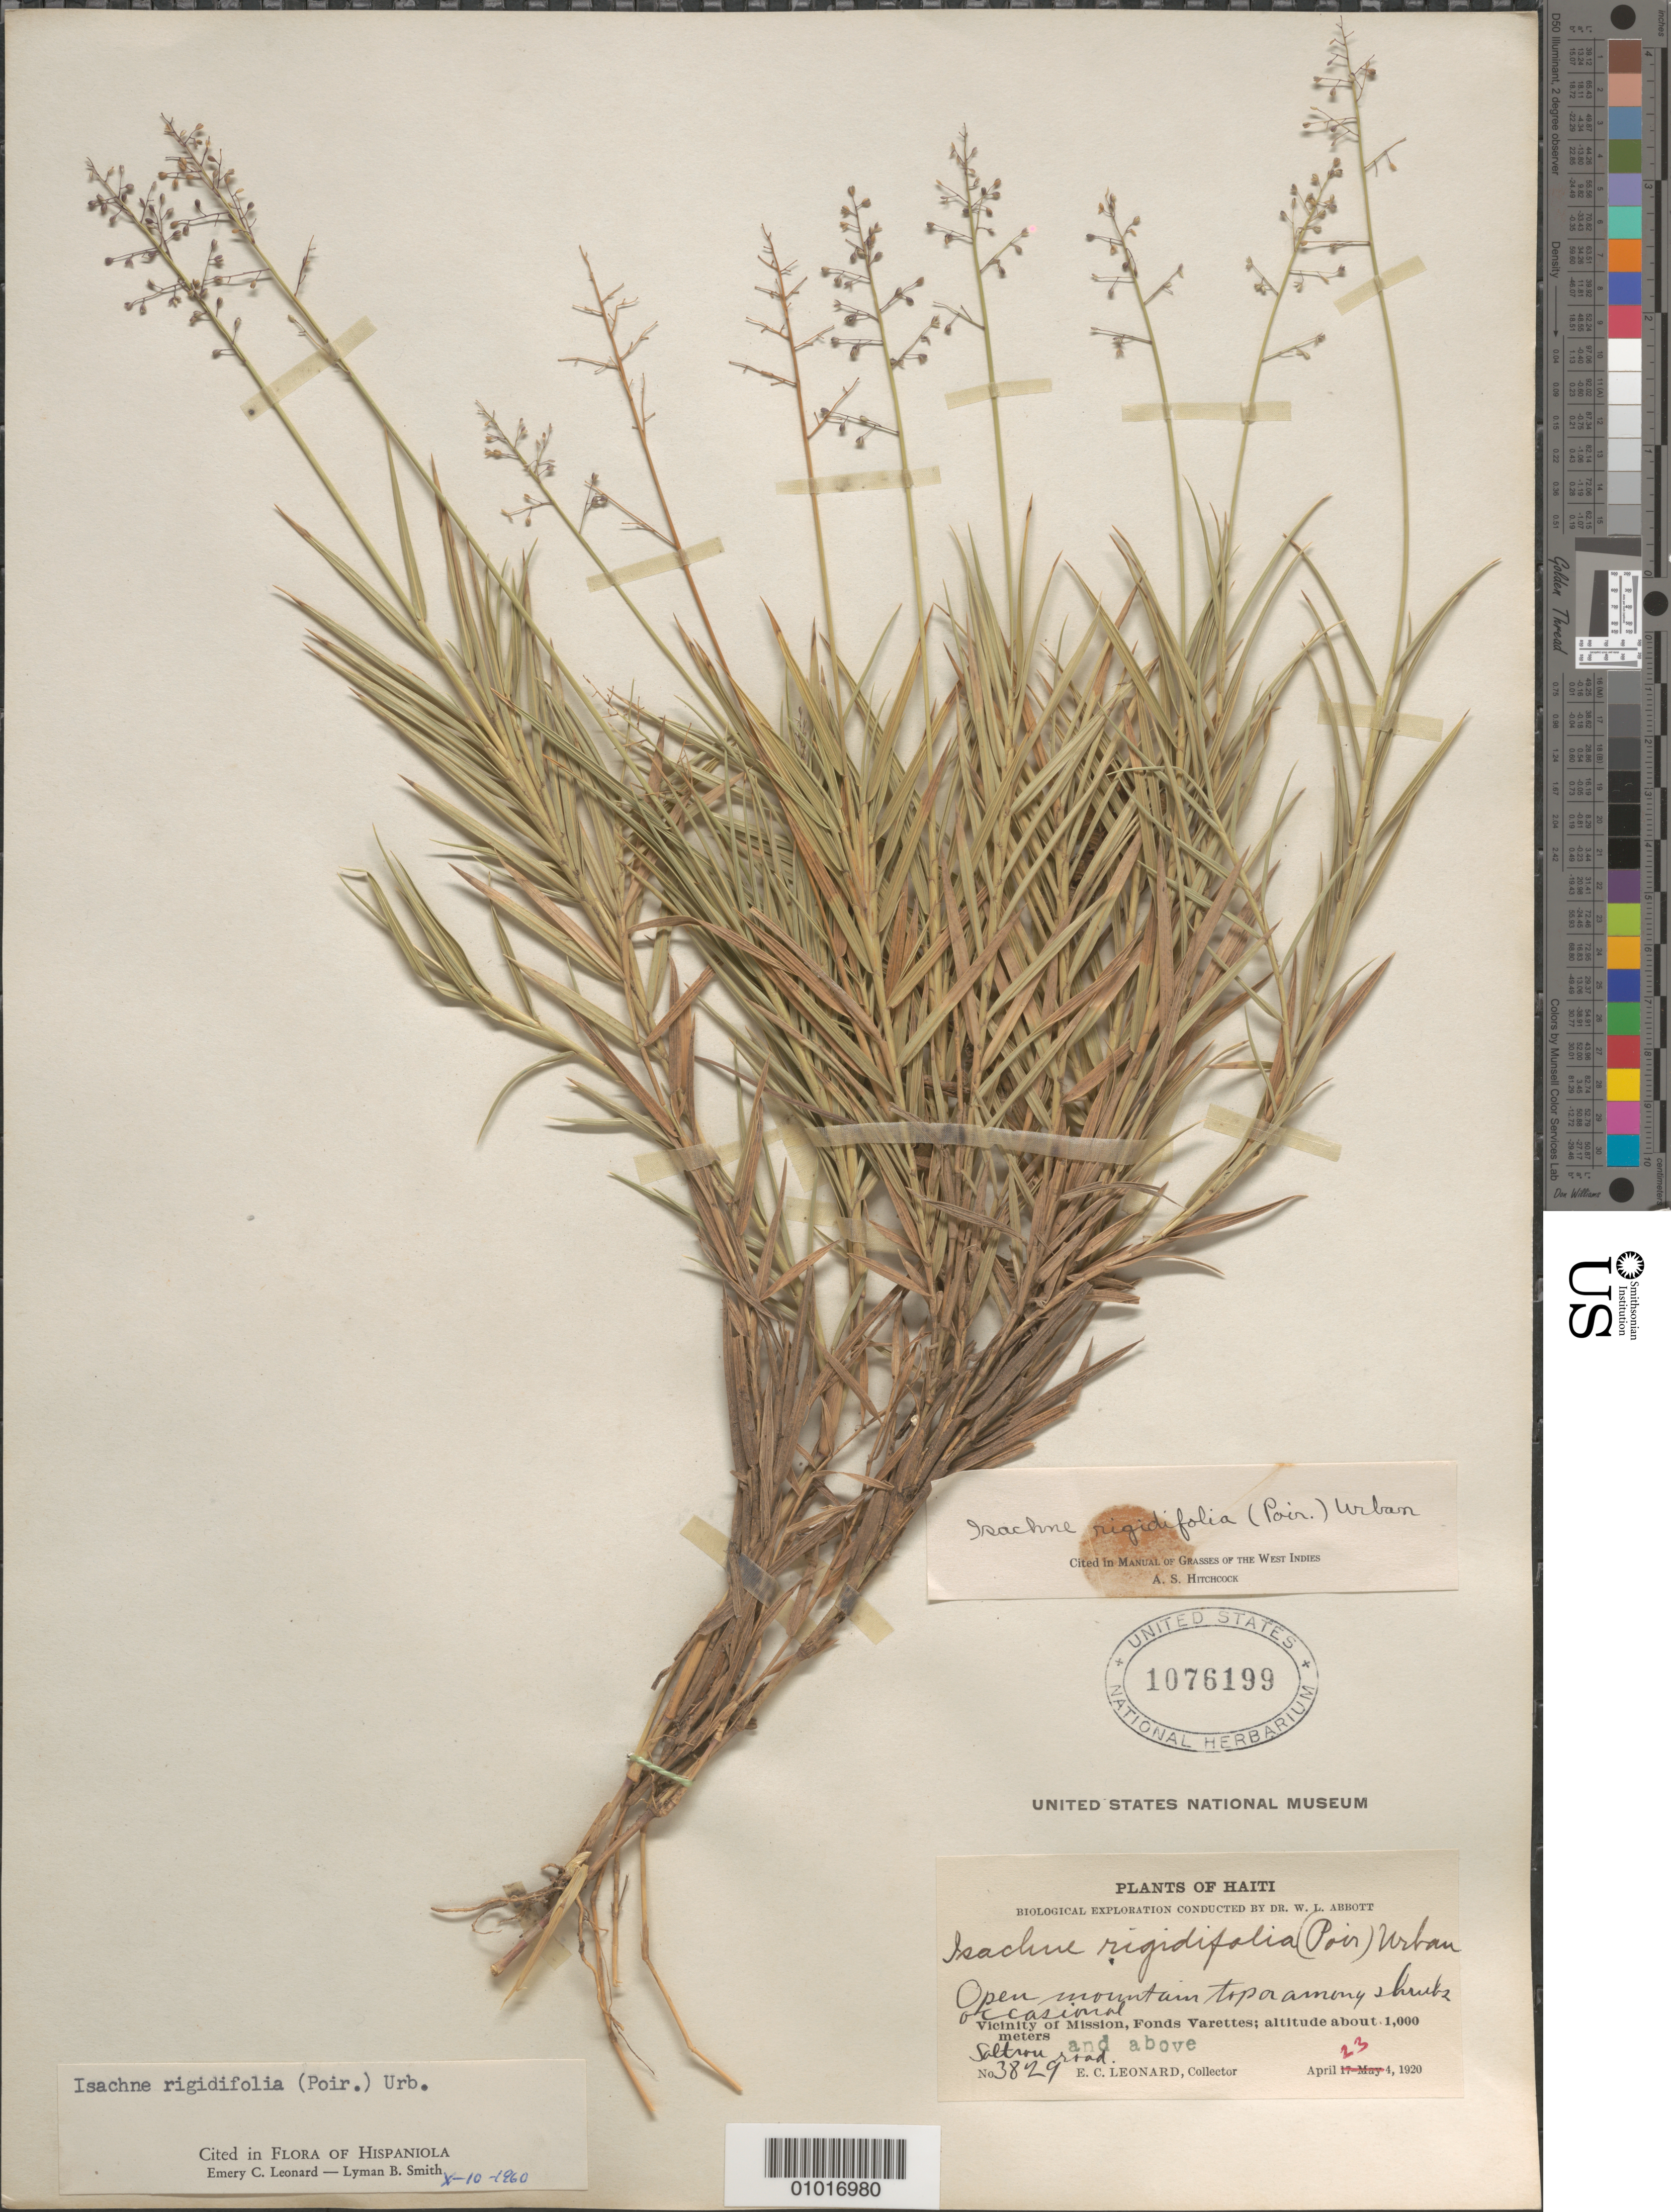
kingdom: Plantae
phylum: Tracheophyta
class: Liliopsida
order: Poales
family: Poaceae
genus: Isachne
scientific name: Isachne rigidifolia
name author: (Poir.) Urb.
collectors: E. C. Leonard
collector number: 3829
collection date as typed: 23 Apr 1920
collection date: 1920-04-23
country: Haiti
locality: Vicinity of Mission, Fonds Varettes;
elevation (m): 1000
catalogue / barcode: US 1076199